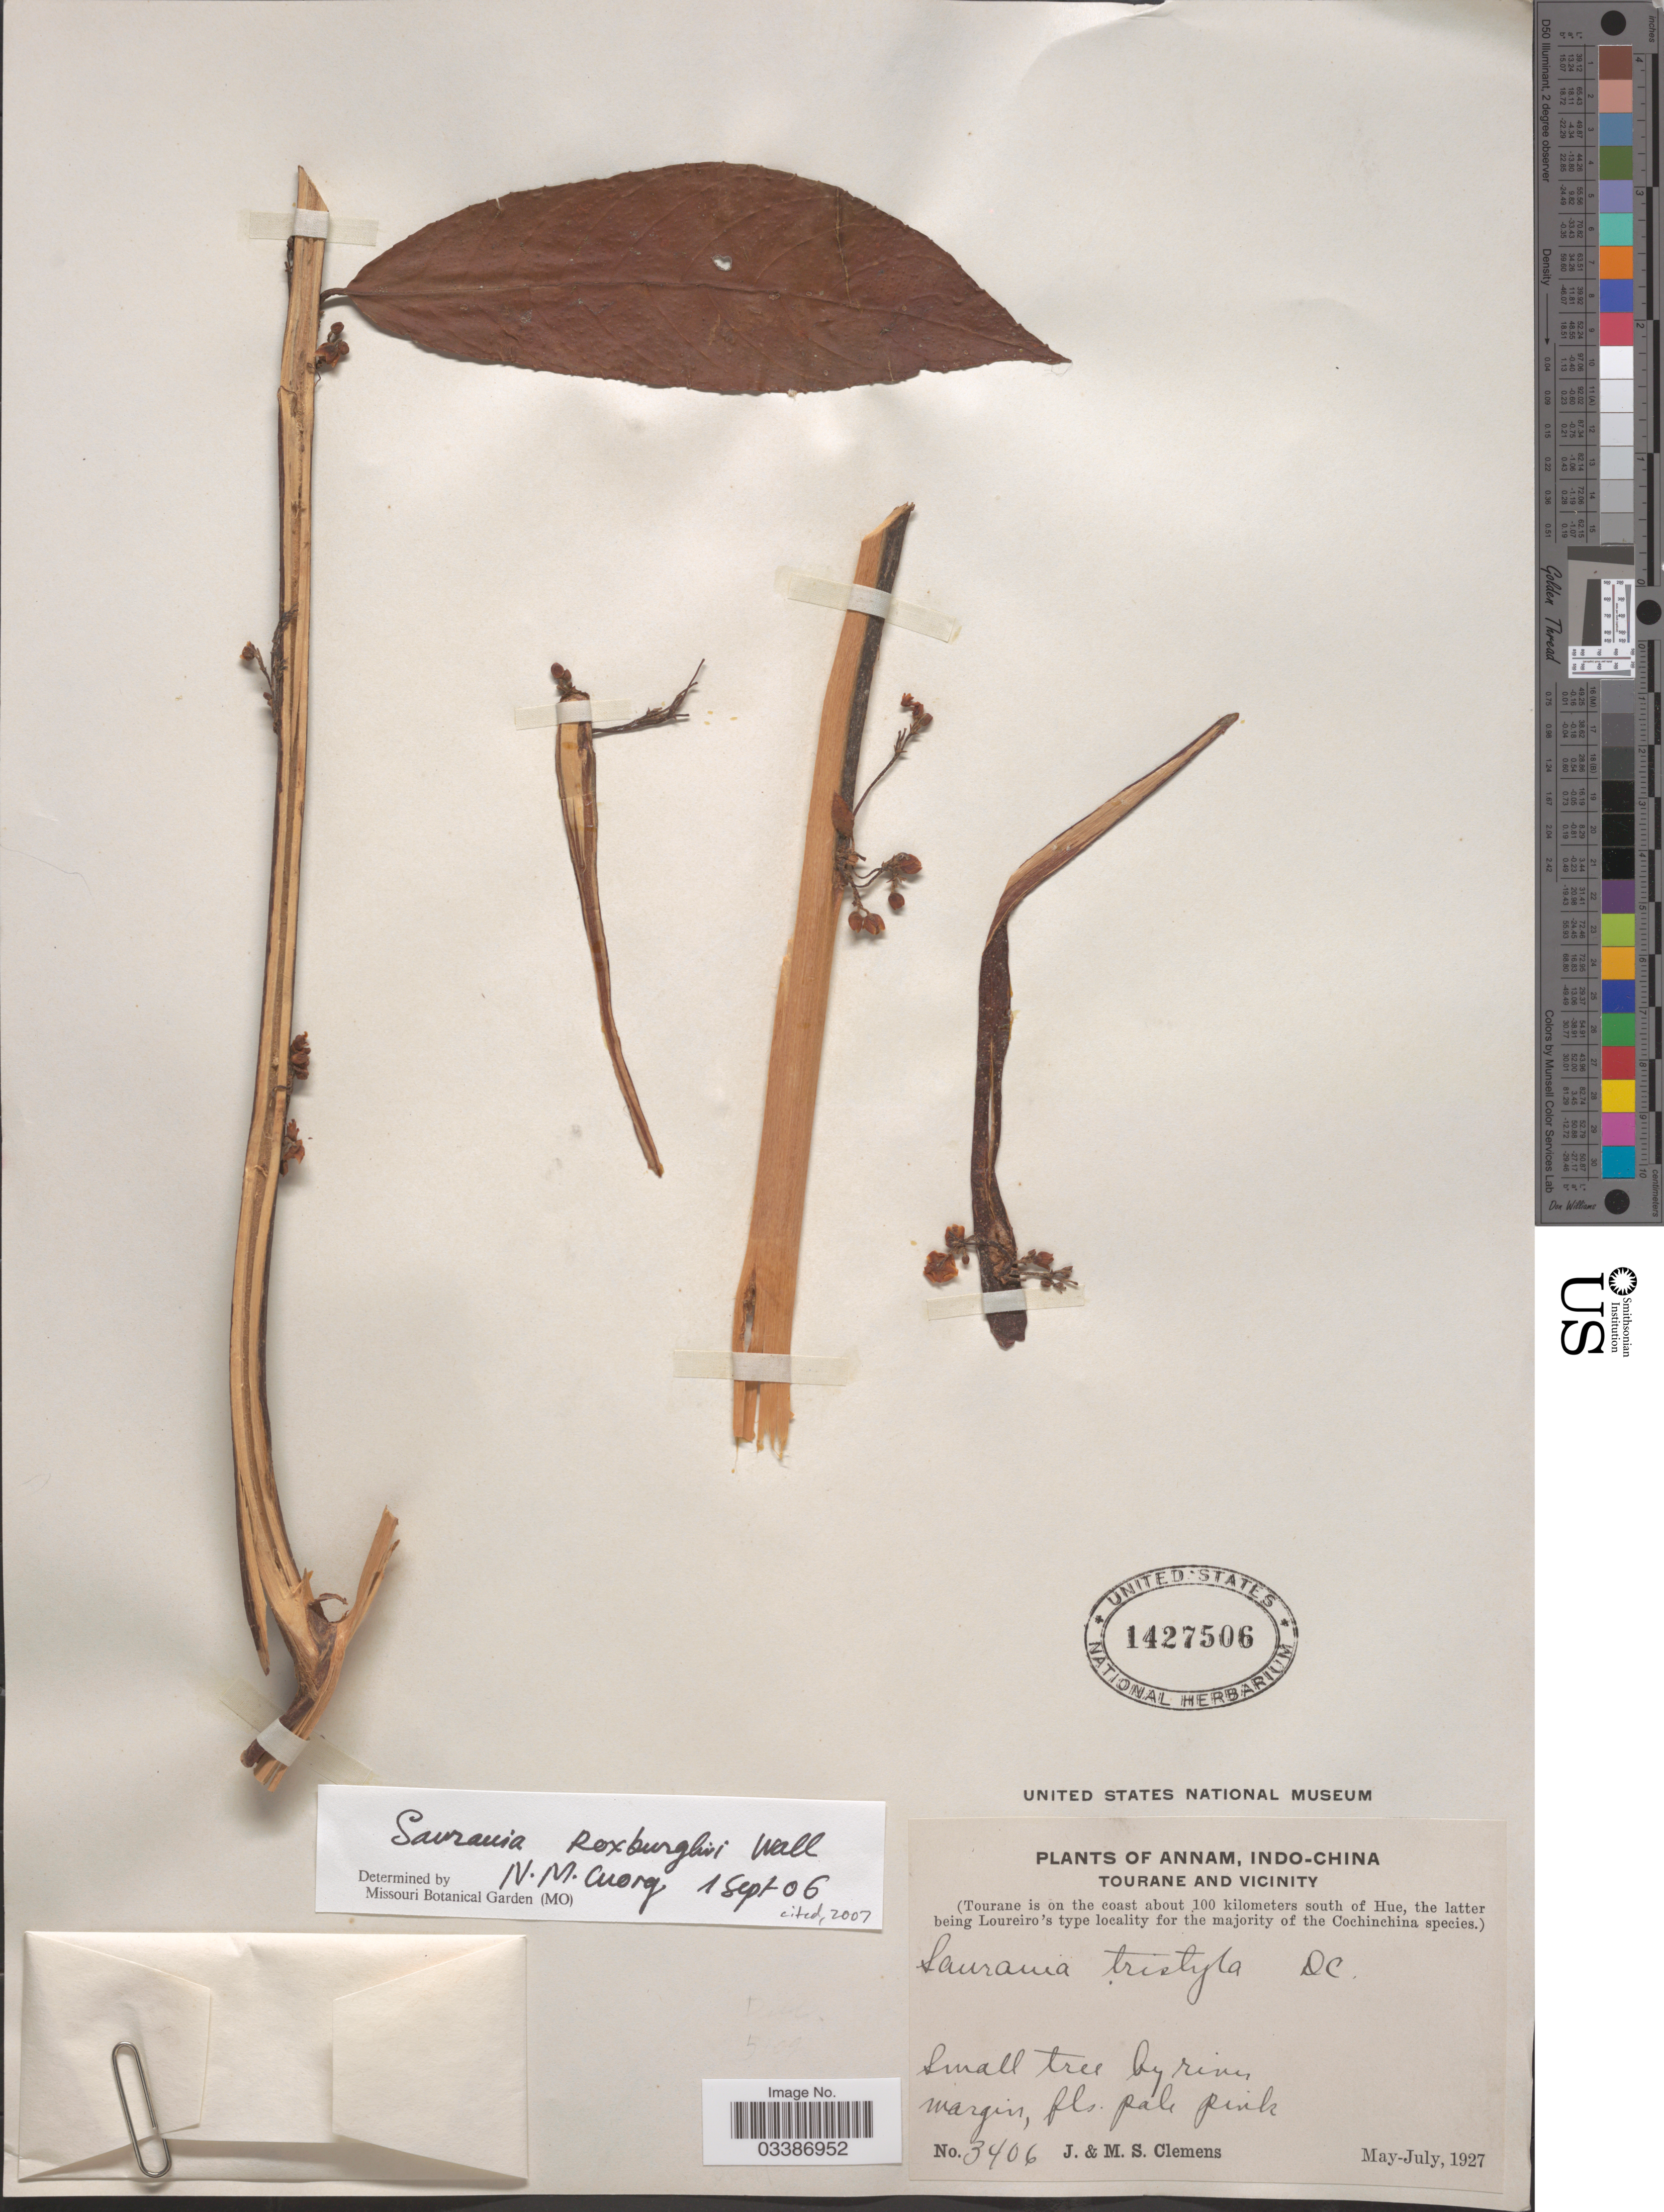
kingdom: Plantae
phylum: Tracheophyta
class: Magnoliopsida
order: Ericales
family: Actinidiaceae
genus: Saurauia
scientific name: Saurauia roxburghii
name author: Wall.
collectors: J. Clemens & M. S. Clemens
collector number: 3406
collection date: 1927-05/1927-07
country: Vietnam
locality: Annam, Indo-China. Tourane and vicinity. (Tourane is on the coast about 100 kilometers south of Hue).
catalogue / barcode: US 1427506